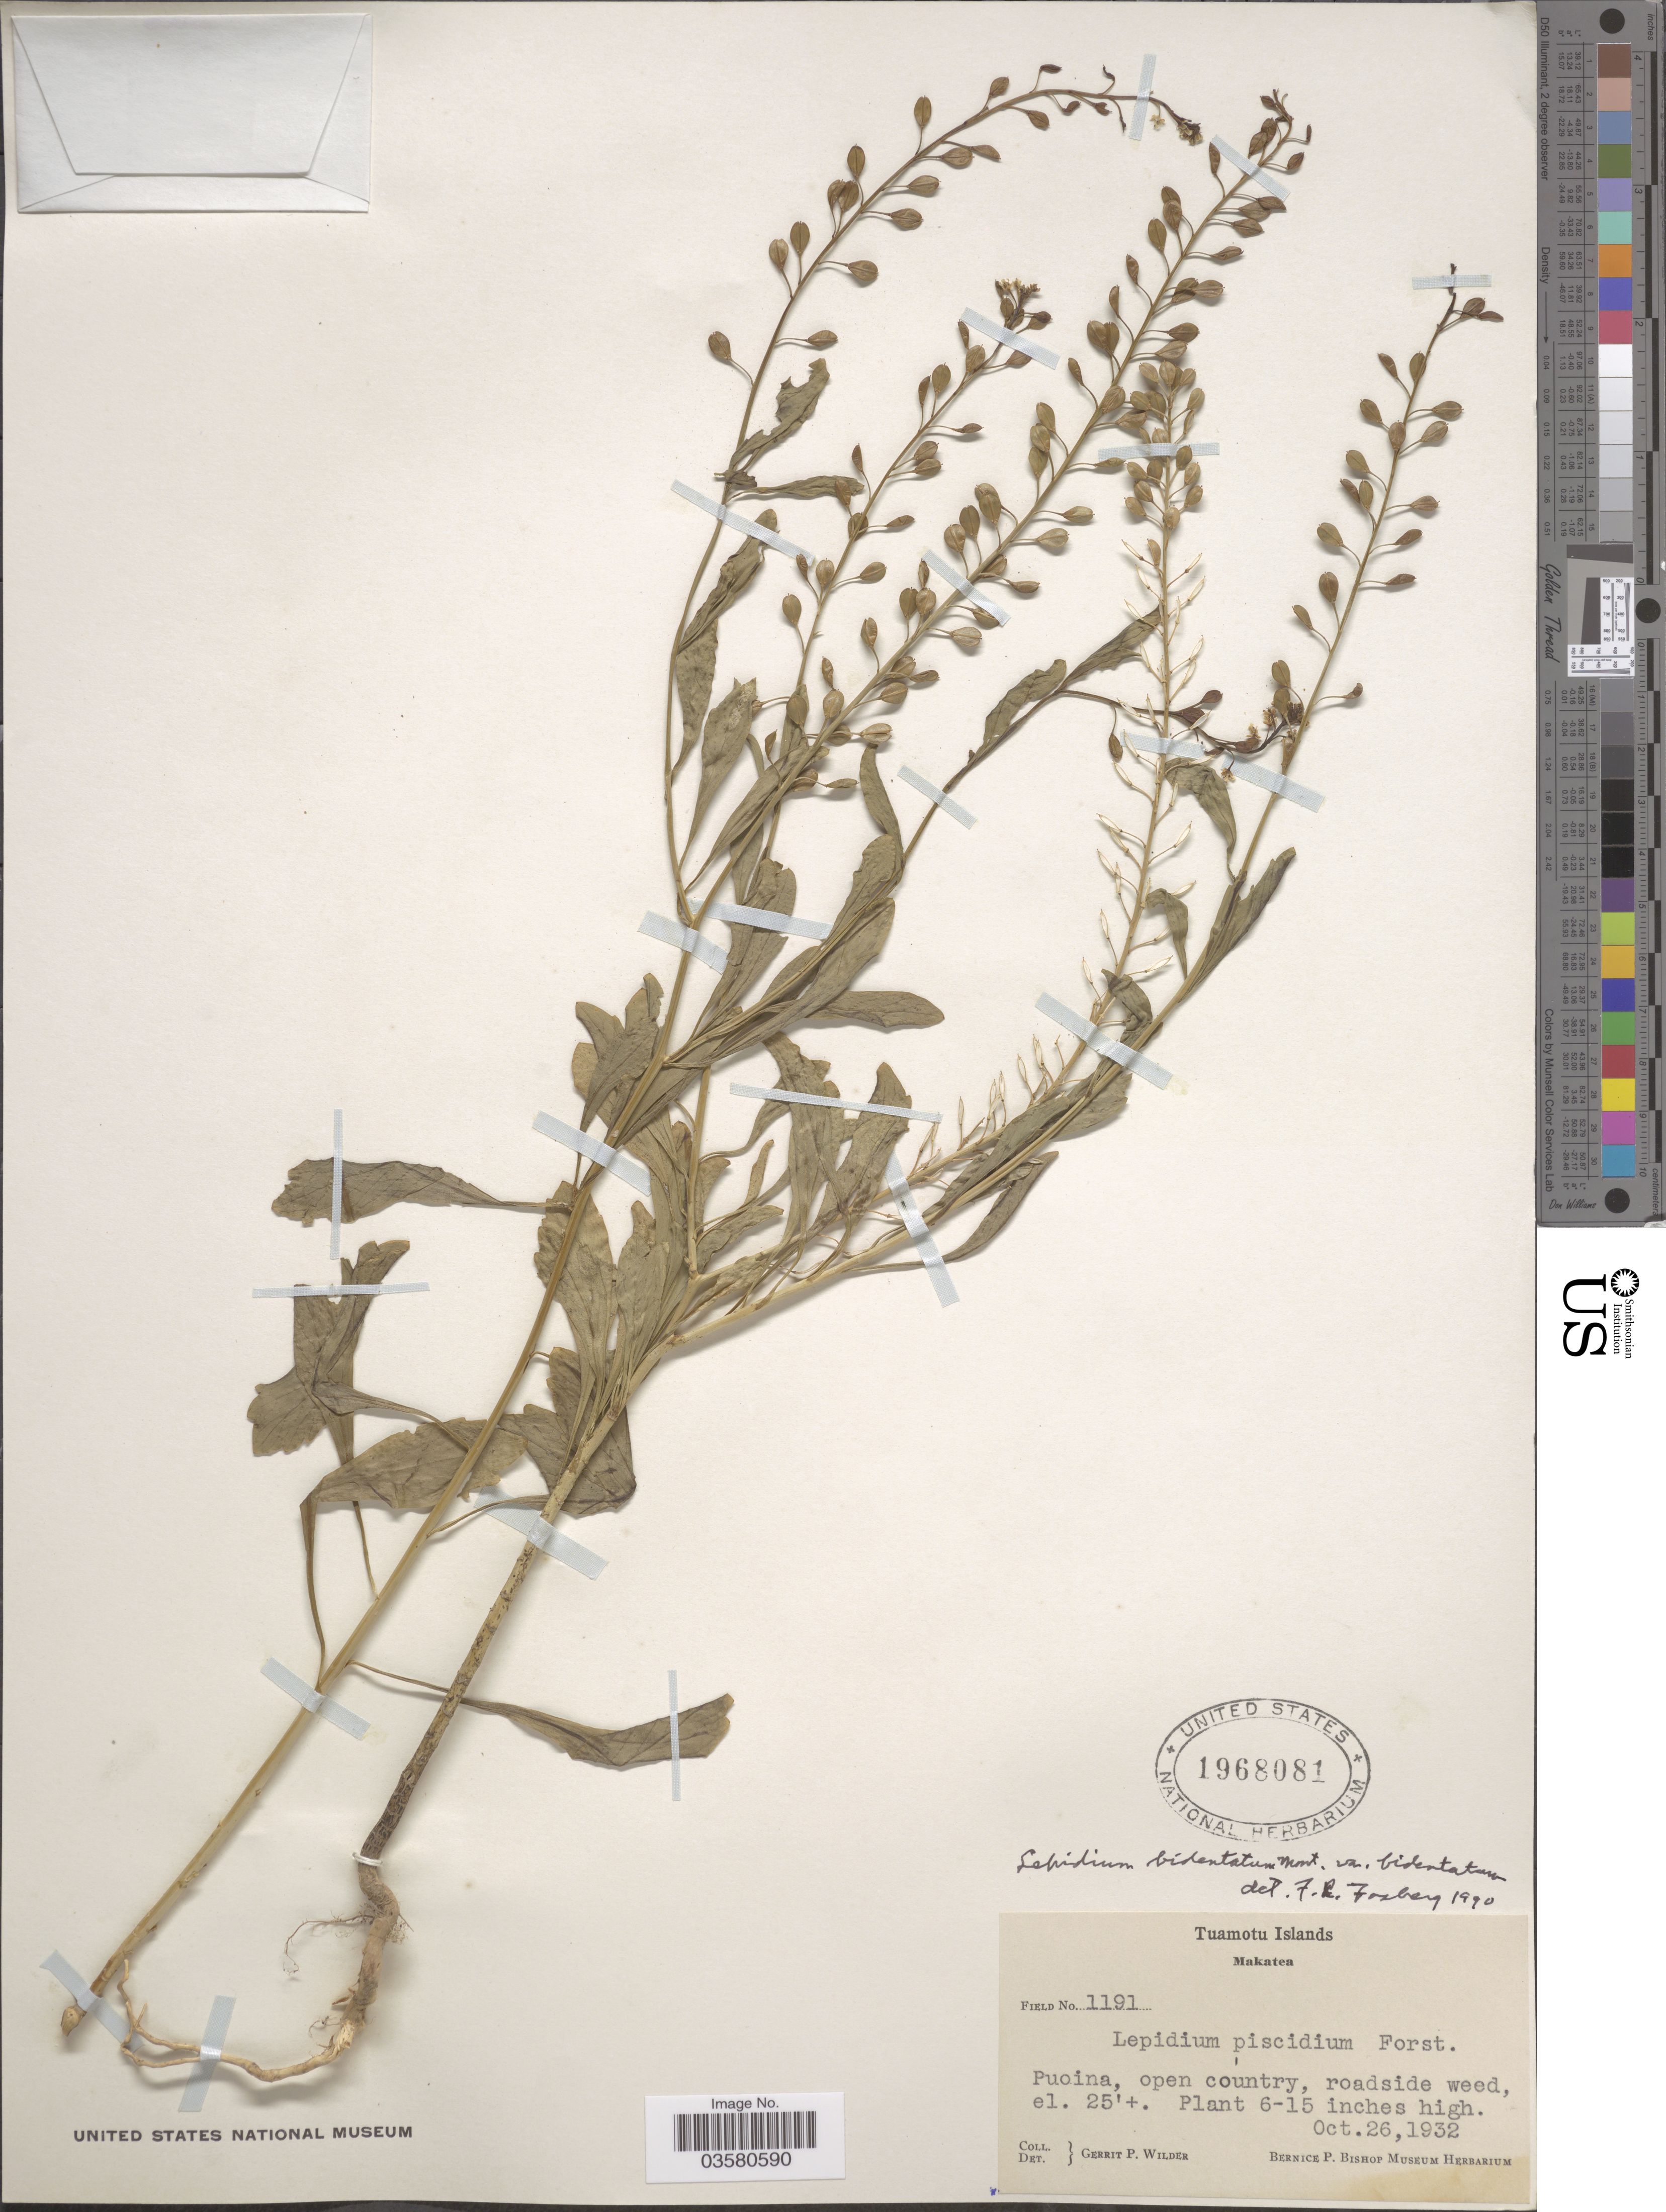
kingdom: Plantae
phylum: Tracheophyta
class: Magnoliopsida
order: Brassicales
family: Brassicaceae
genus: Lepidium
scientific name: Lepidium bidentatum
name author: Montin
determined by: Al-Shehbaz, I. A., (MO), Missouri Botanical Garden (UNITED STATES)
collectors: G. Wilder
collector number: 1191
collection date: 1932-10-26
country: French Polynesia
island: Makatea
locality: Tuamotu Islands. Makatea. Puoina, open country, roadside weed.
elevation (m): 8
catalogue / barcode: US 1968081